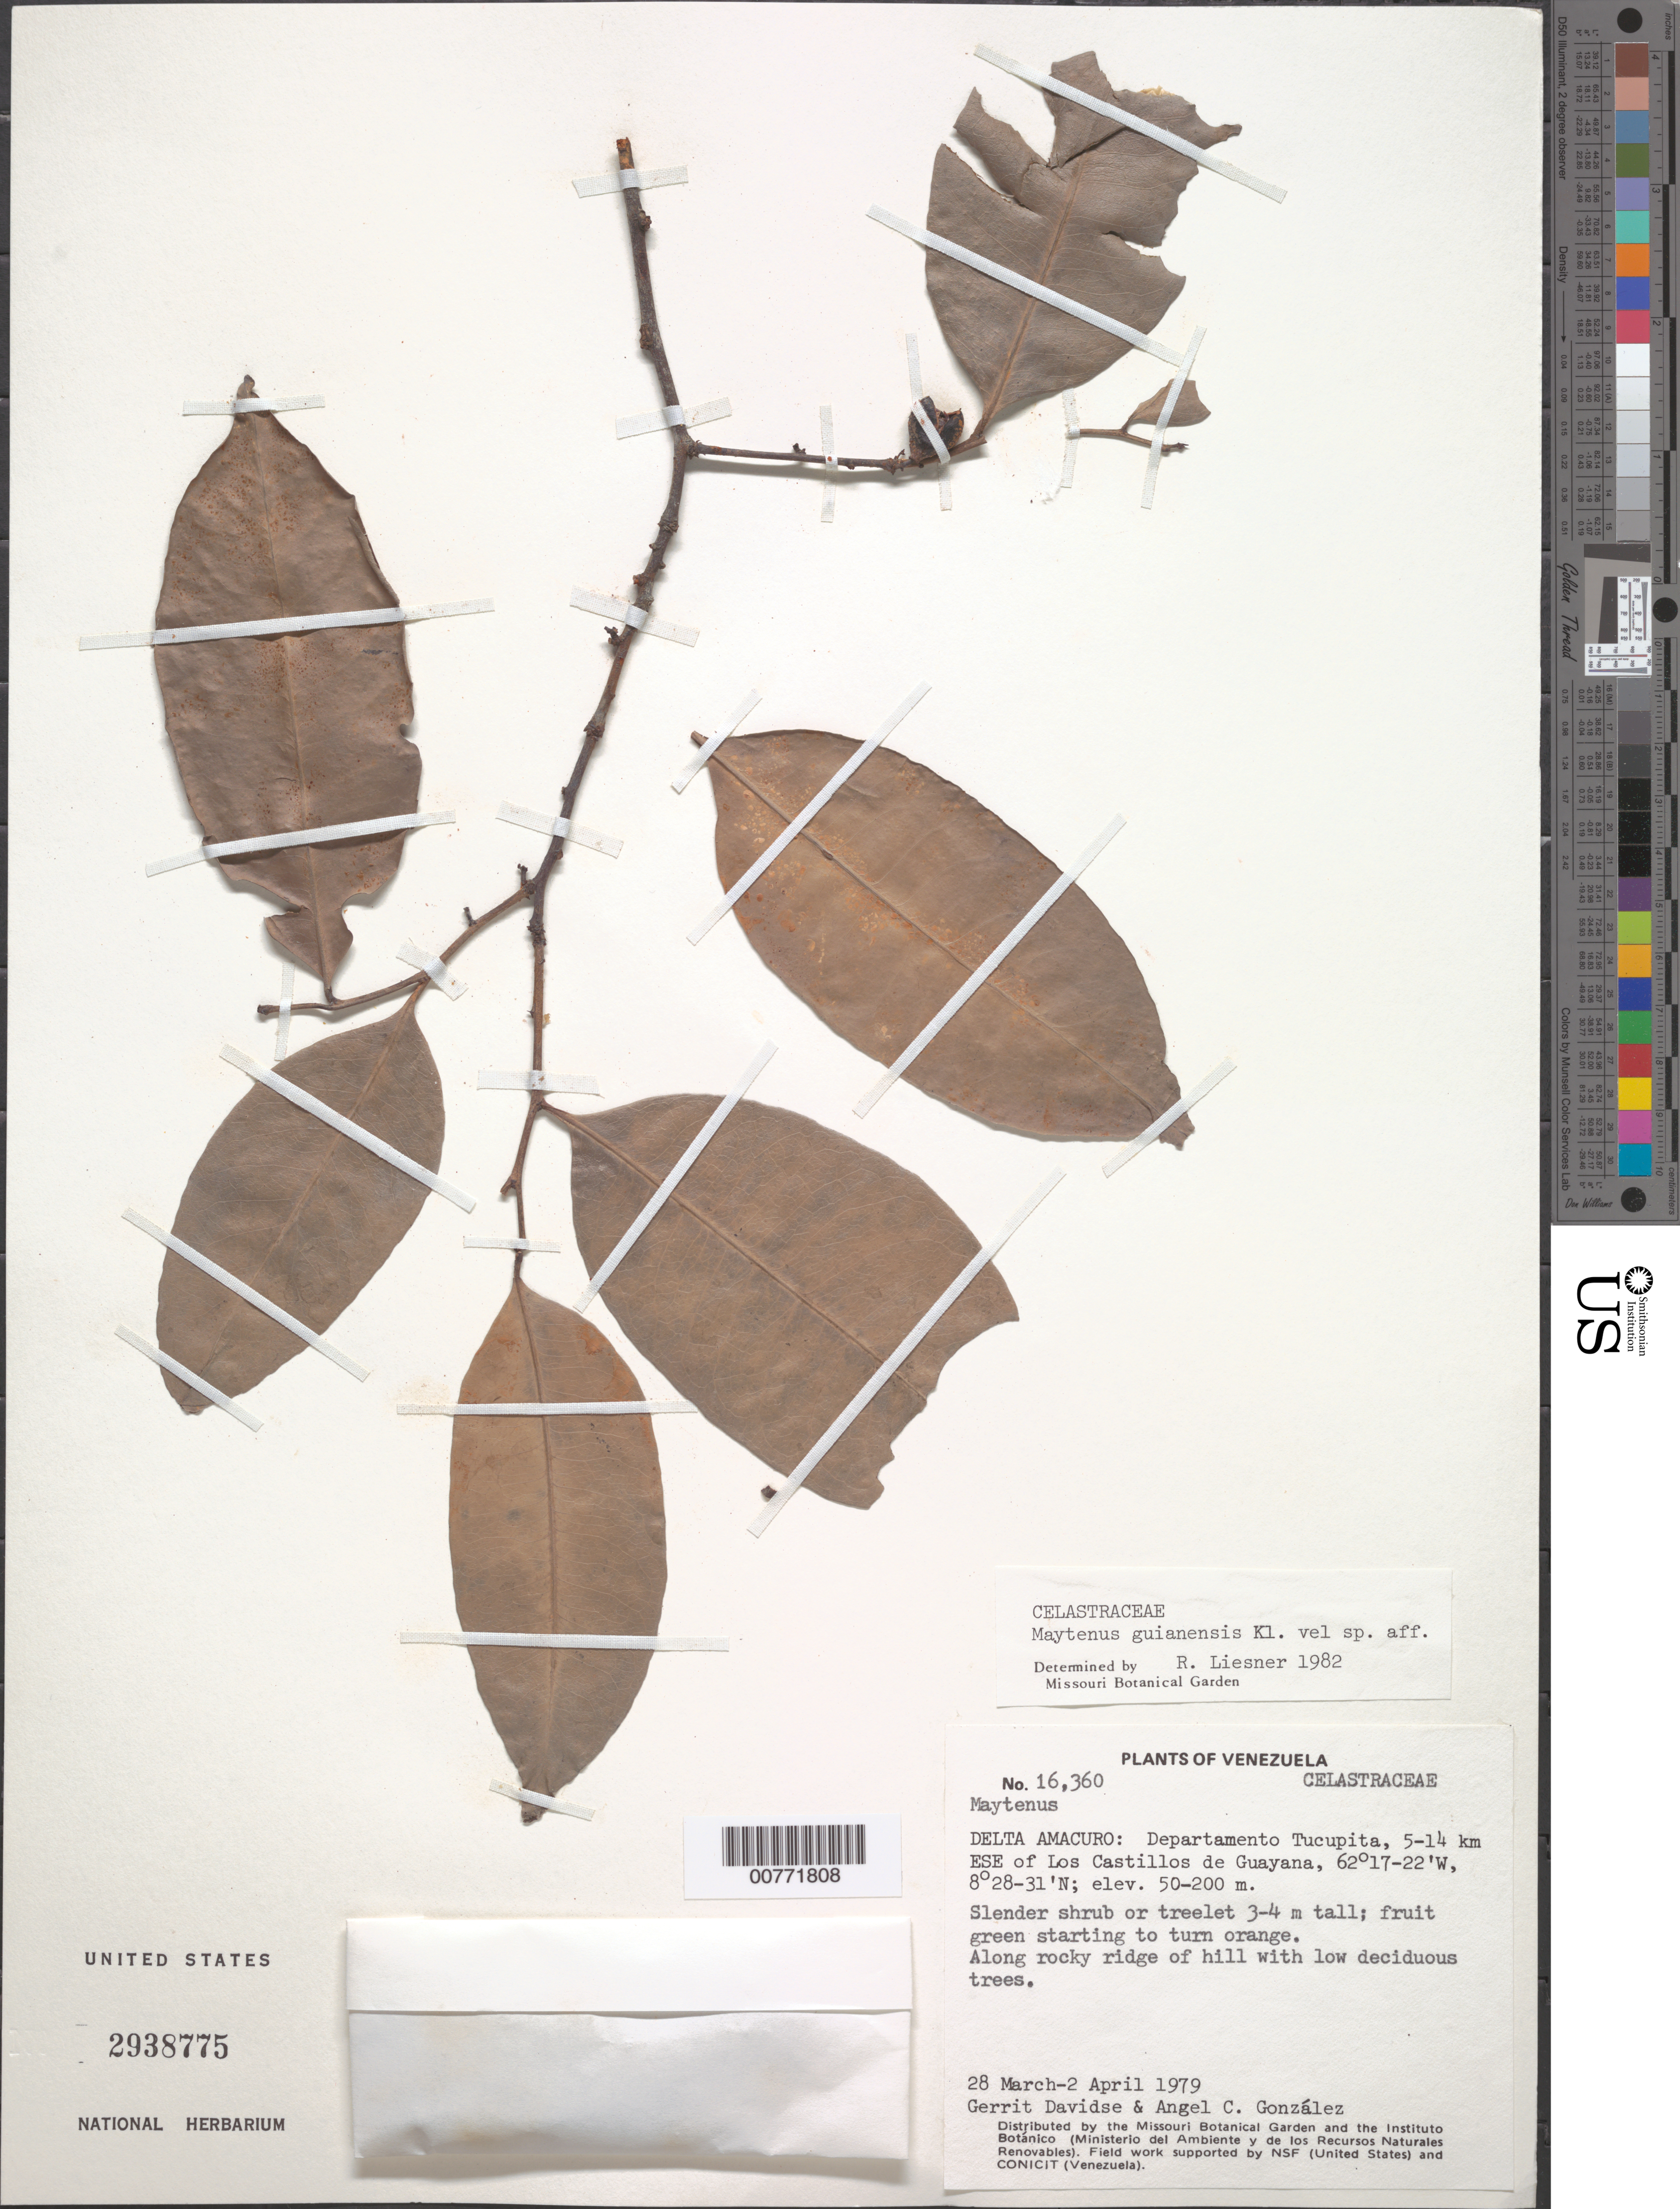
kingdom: Plantae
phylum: Tracheophyta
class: Magnoliopsida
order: Celastrales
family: Celastraceae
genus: Maytenus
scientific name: Maytenus guyanensis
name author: Klotzsch ex Reissek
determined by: Liesner, R. L.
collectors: G. Davidse & A. C. González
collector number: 16360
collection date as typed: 28-Mar-79 to 2-Apr-79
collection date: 1979-03-28/1979-04-02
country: Venezuela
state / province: Delta Amacuro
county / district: Tucupita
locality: Los Castillos de Guayana, 5-14 km ESE of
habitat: Rocky ridge of hill with low deciduous trees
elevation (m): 50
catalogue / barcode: US 2938775